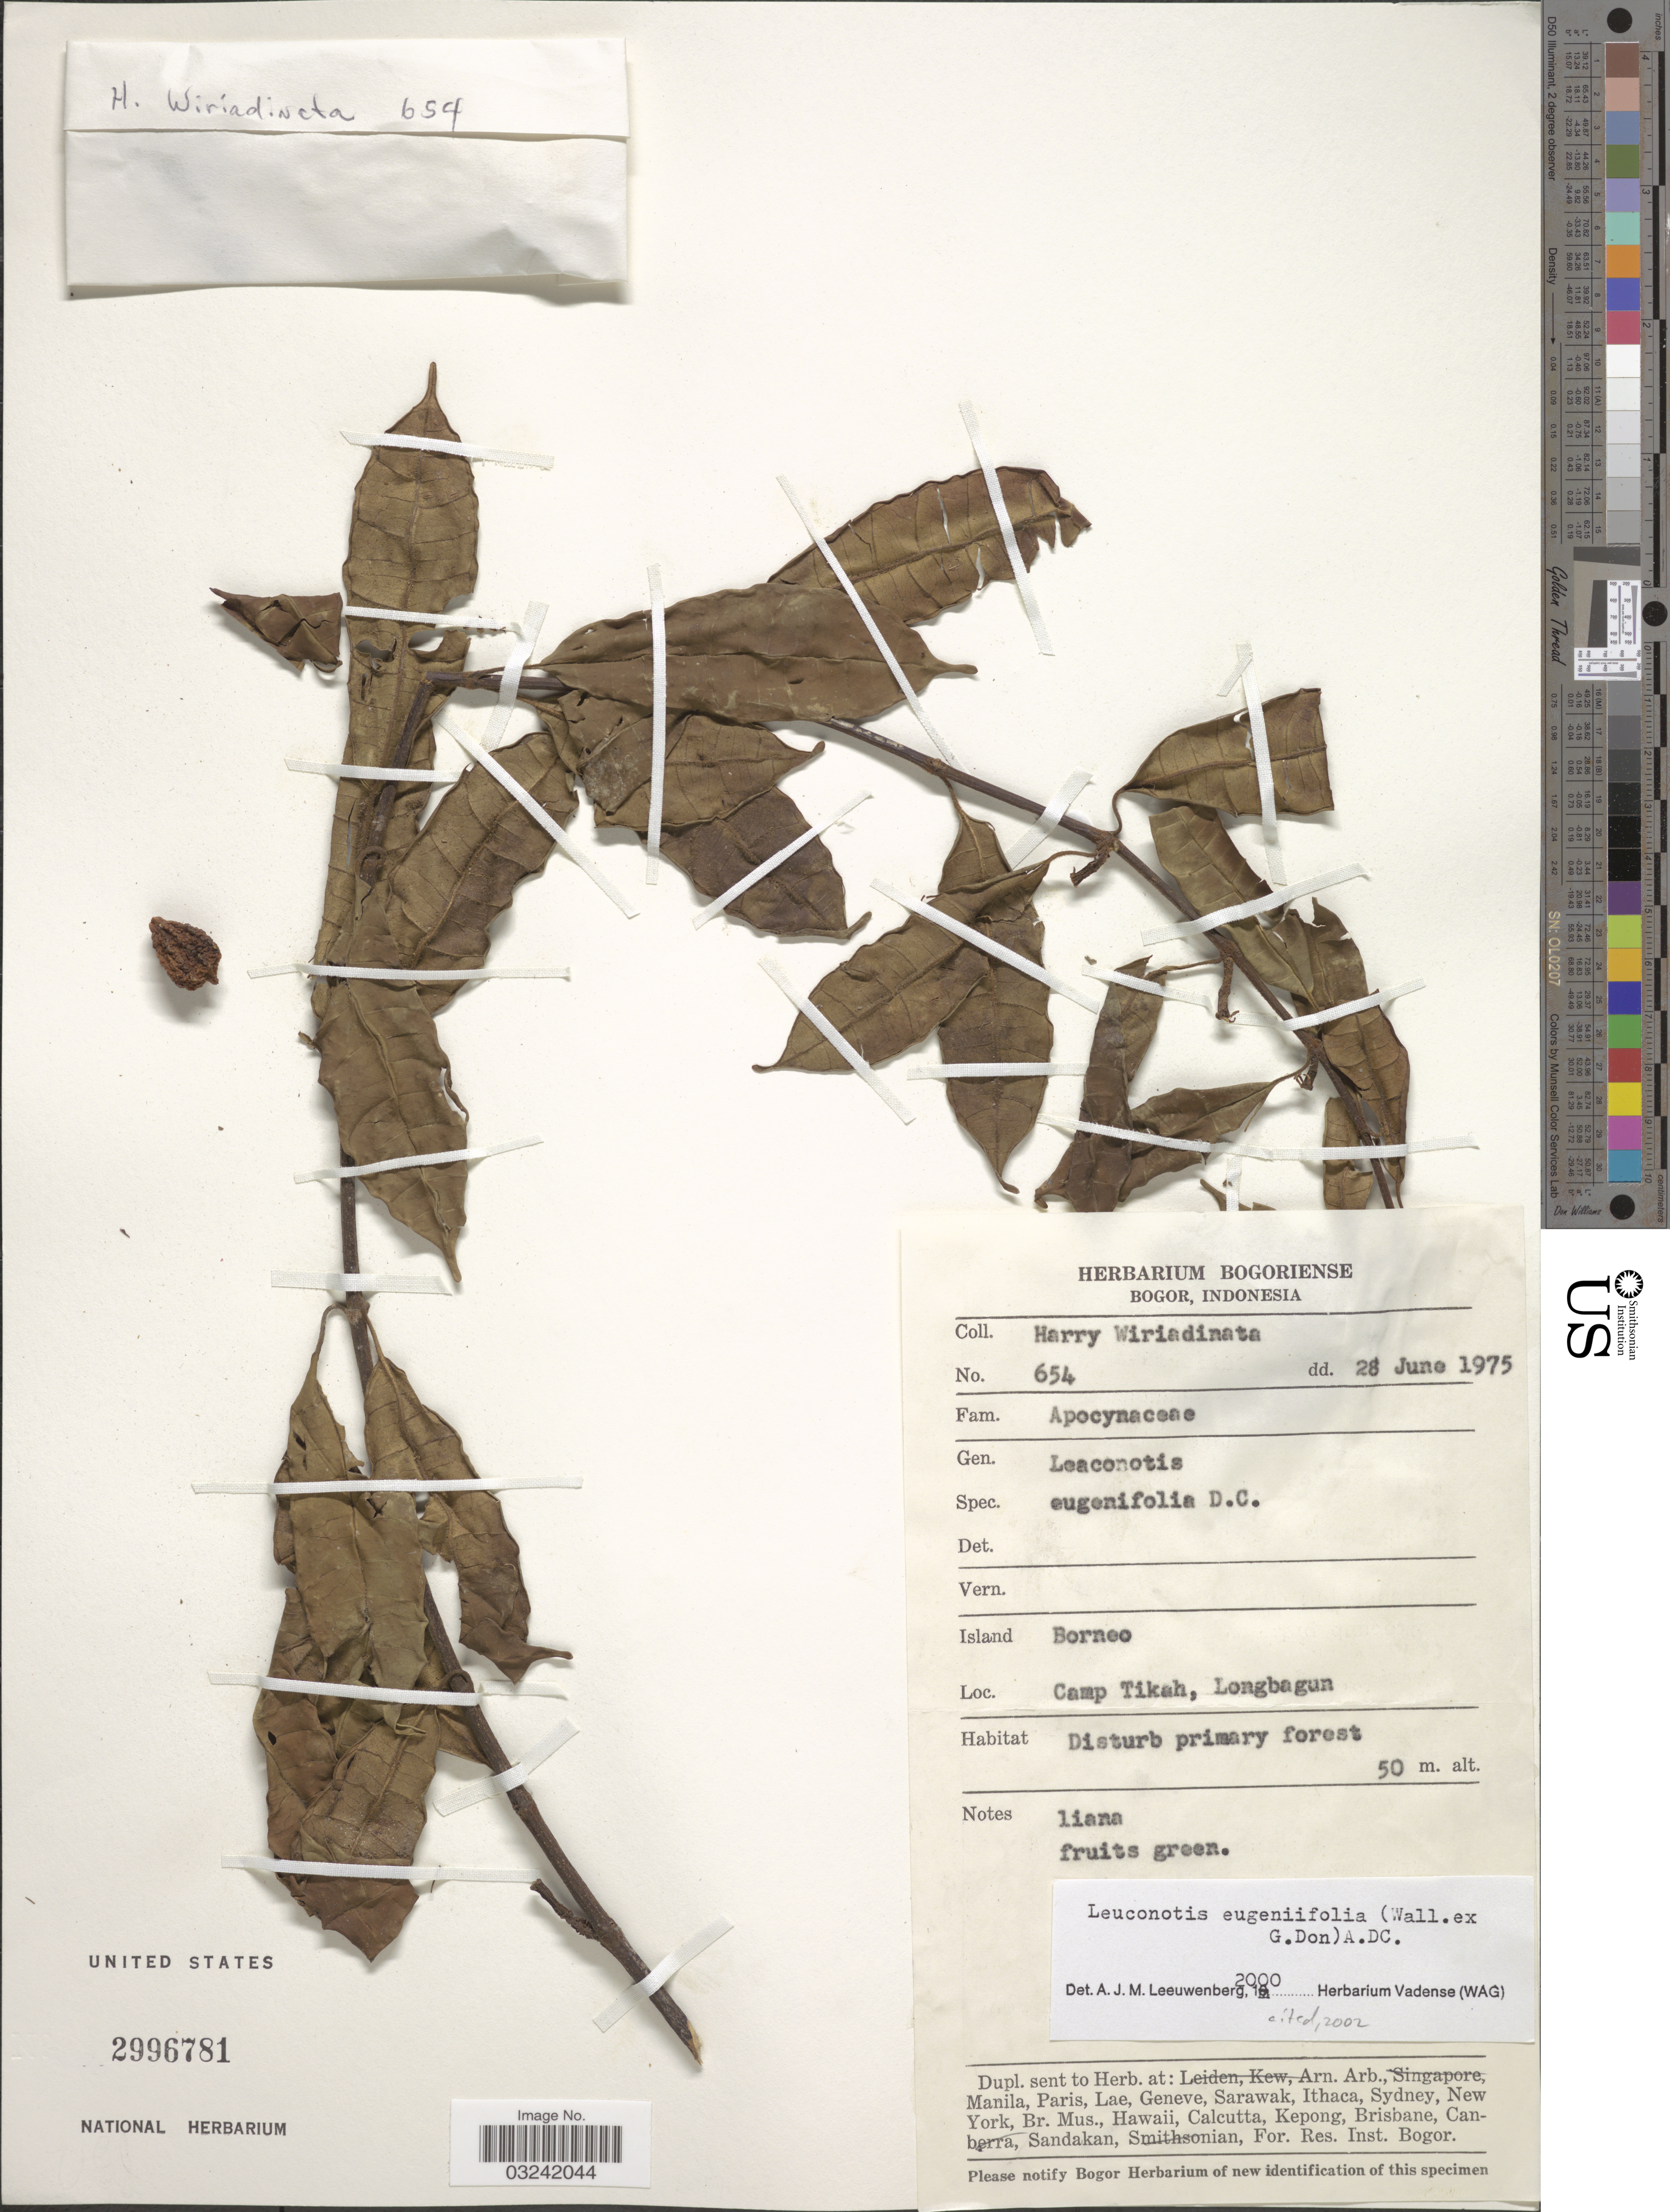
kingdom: Plantae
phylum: Tracheophyta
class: Magnoliopsida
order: Gentianales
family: Apocynaceae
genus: Leuconotis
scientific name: Leuconotis eugeniifolius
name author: DC.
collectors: H. Wiriadinata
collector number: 654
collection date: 1975-06-28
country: Indonesia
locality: Borneo, Camp Tikah, Longbagun.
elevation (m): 50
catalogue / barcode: US 2996781